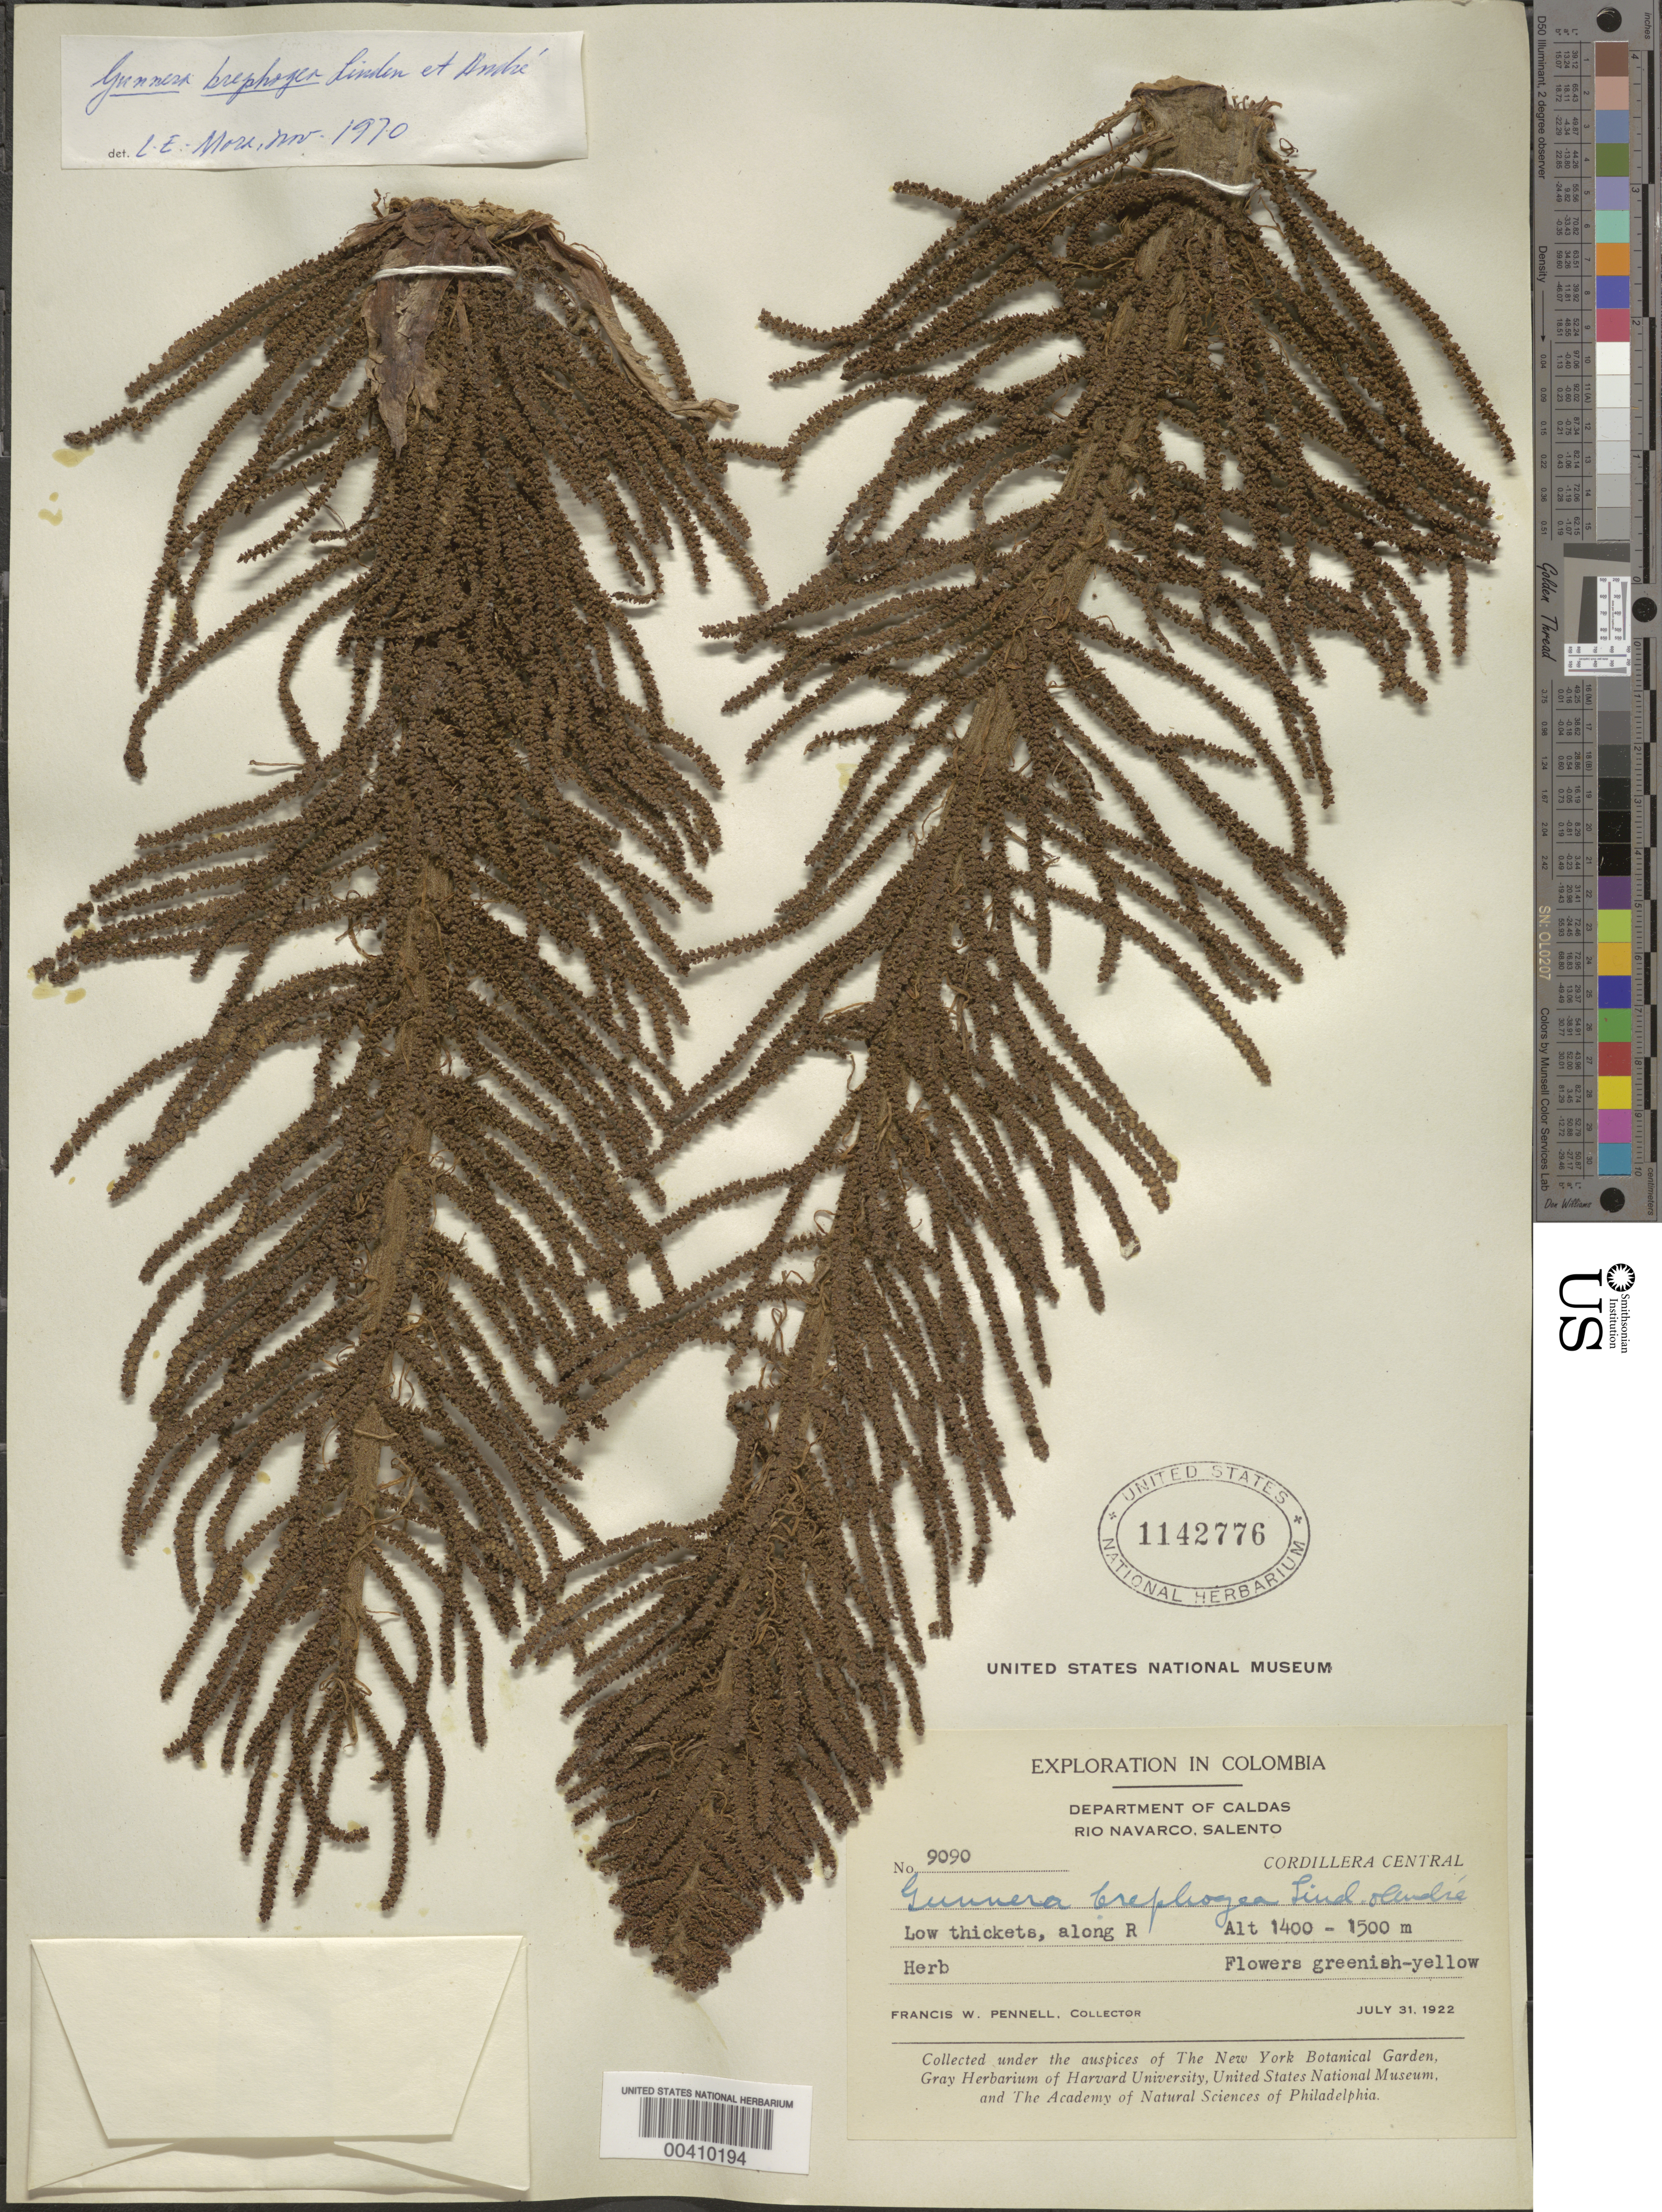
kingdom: Plantae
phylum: Tracheophyta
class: Magnoliopsida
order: Gunnerales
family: Gunneraceae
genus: Gunnera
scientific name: Gunnera brephogea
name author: B.L. Linden & André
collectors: F. W. Pennell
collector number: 9090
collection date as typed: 31 Jul 1922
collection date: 1922-07-31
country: Colombia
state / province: Caldas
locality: Rio Navarco, Salenta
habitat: low thickets along R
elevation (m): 1400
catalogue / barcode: US 1142776